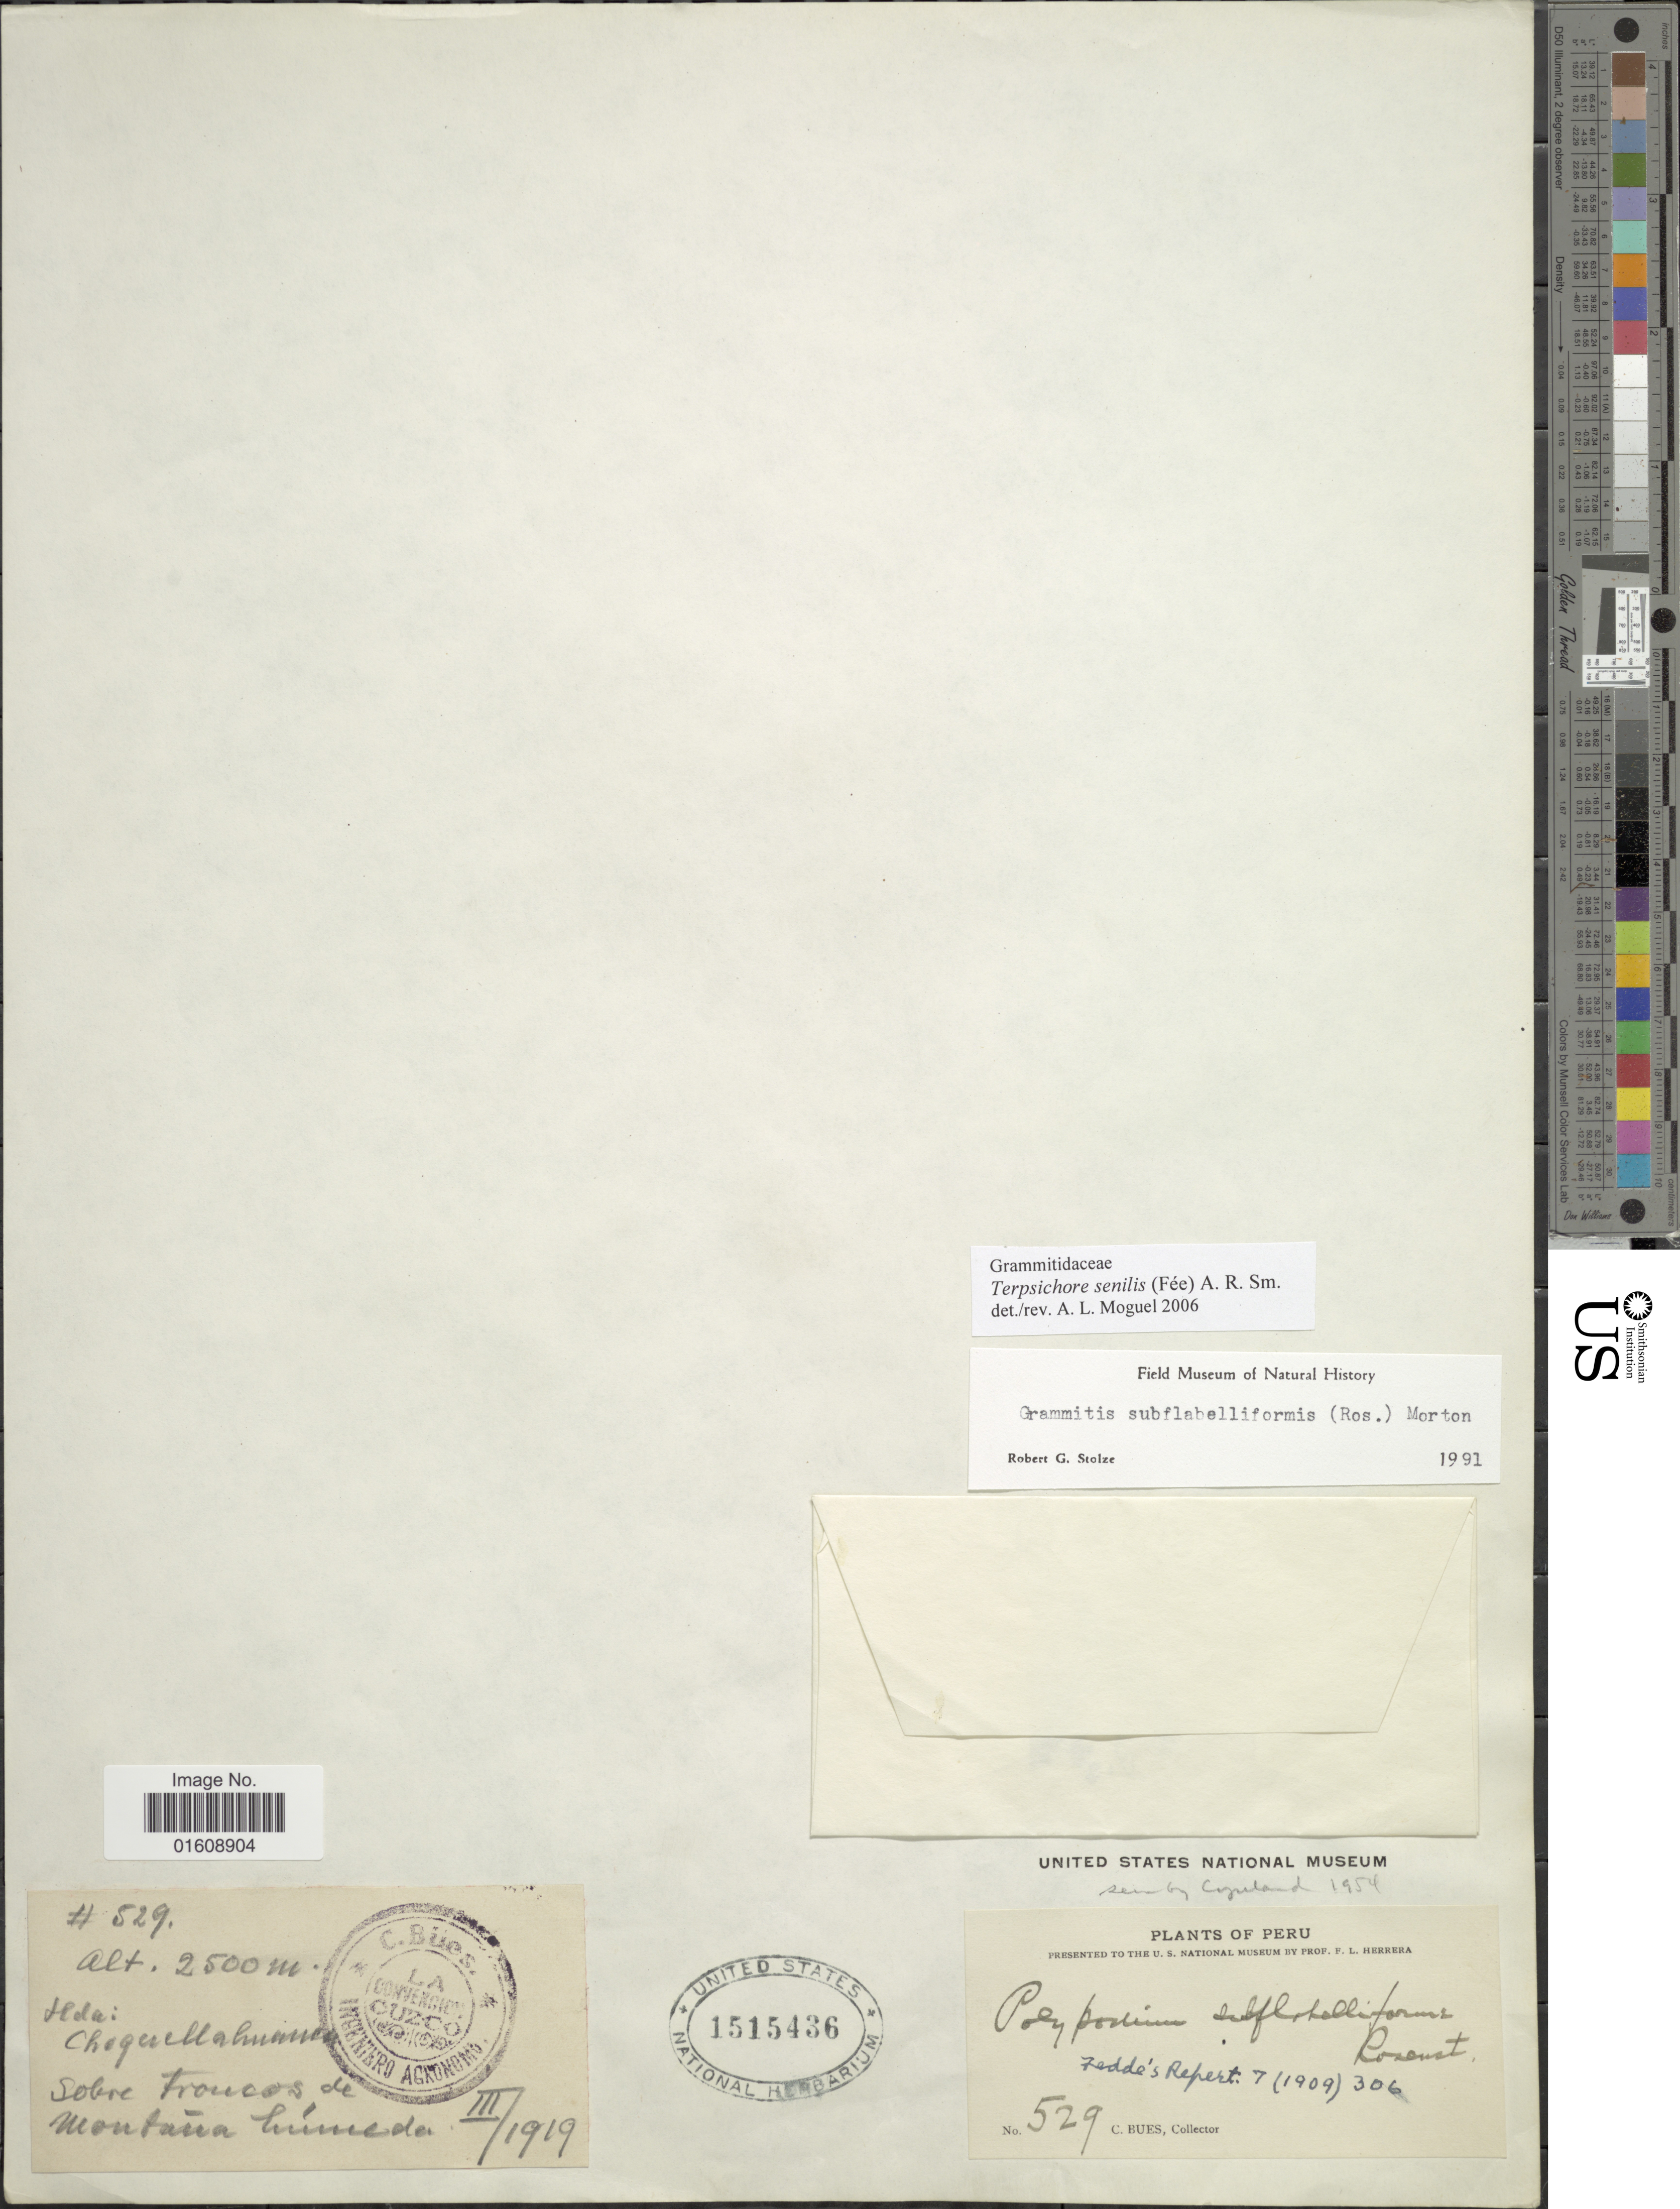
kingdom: Plantae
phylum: Tracheophyta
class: Polypodiopsida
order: Polypodiales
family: Polypodiaceae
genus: Alansmia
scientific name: Alansmia senilis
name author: (Fée) Moguel & M. Kessler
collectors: C. Bues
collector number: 529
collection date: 1919-03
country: Peru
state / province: Cusco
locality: Peru, Hda: Choquellahuanco.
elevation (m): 2500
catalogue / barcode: US 1515436